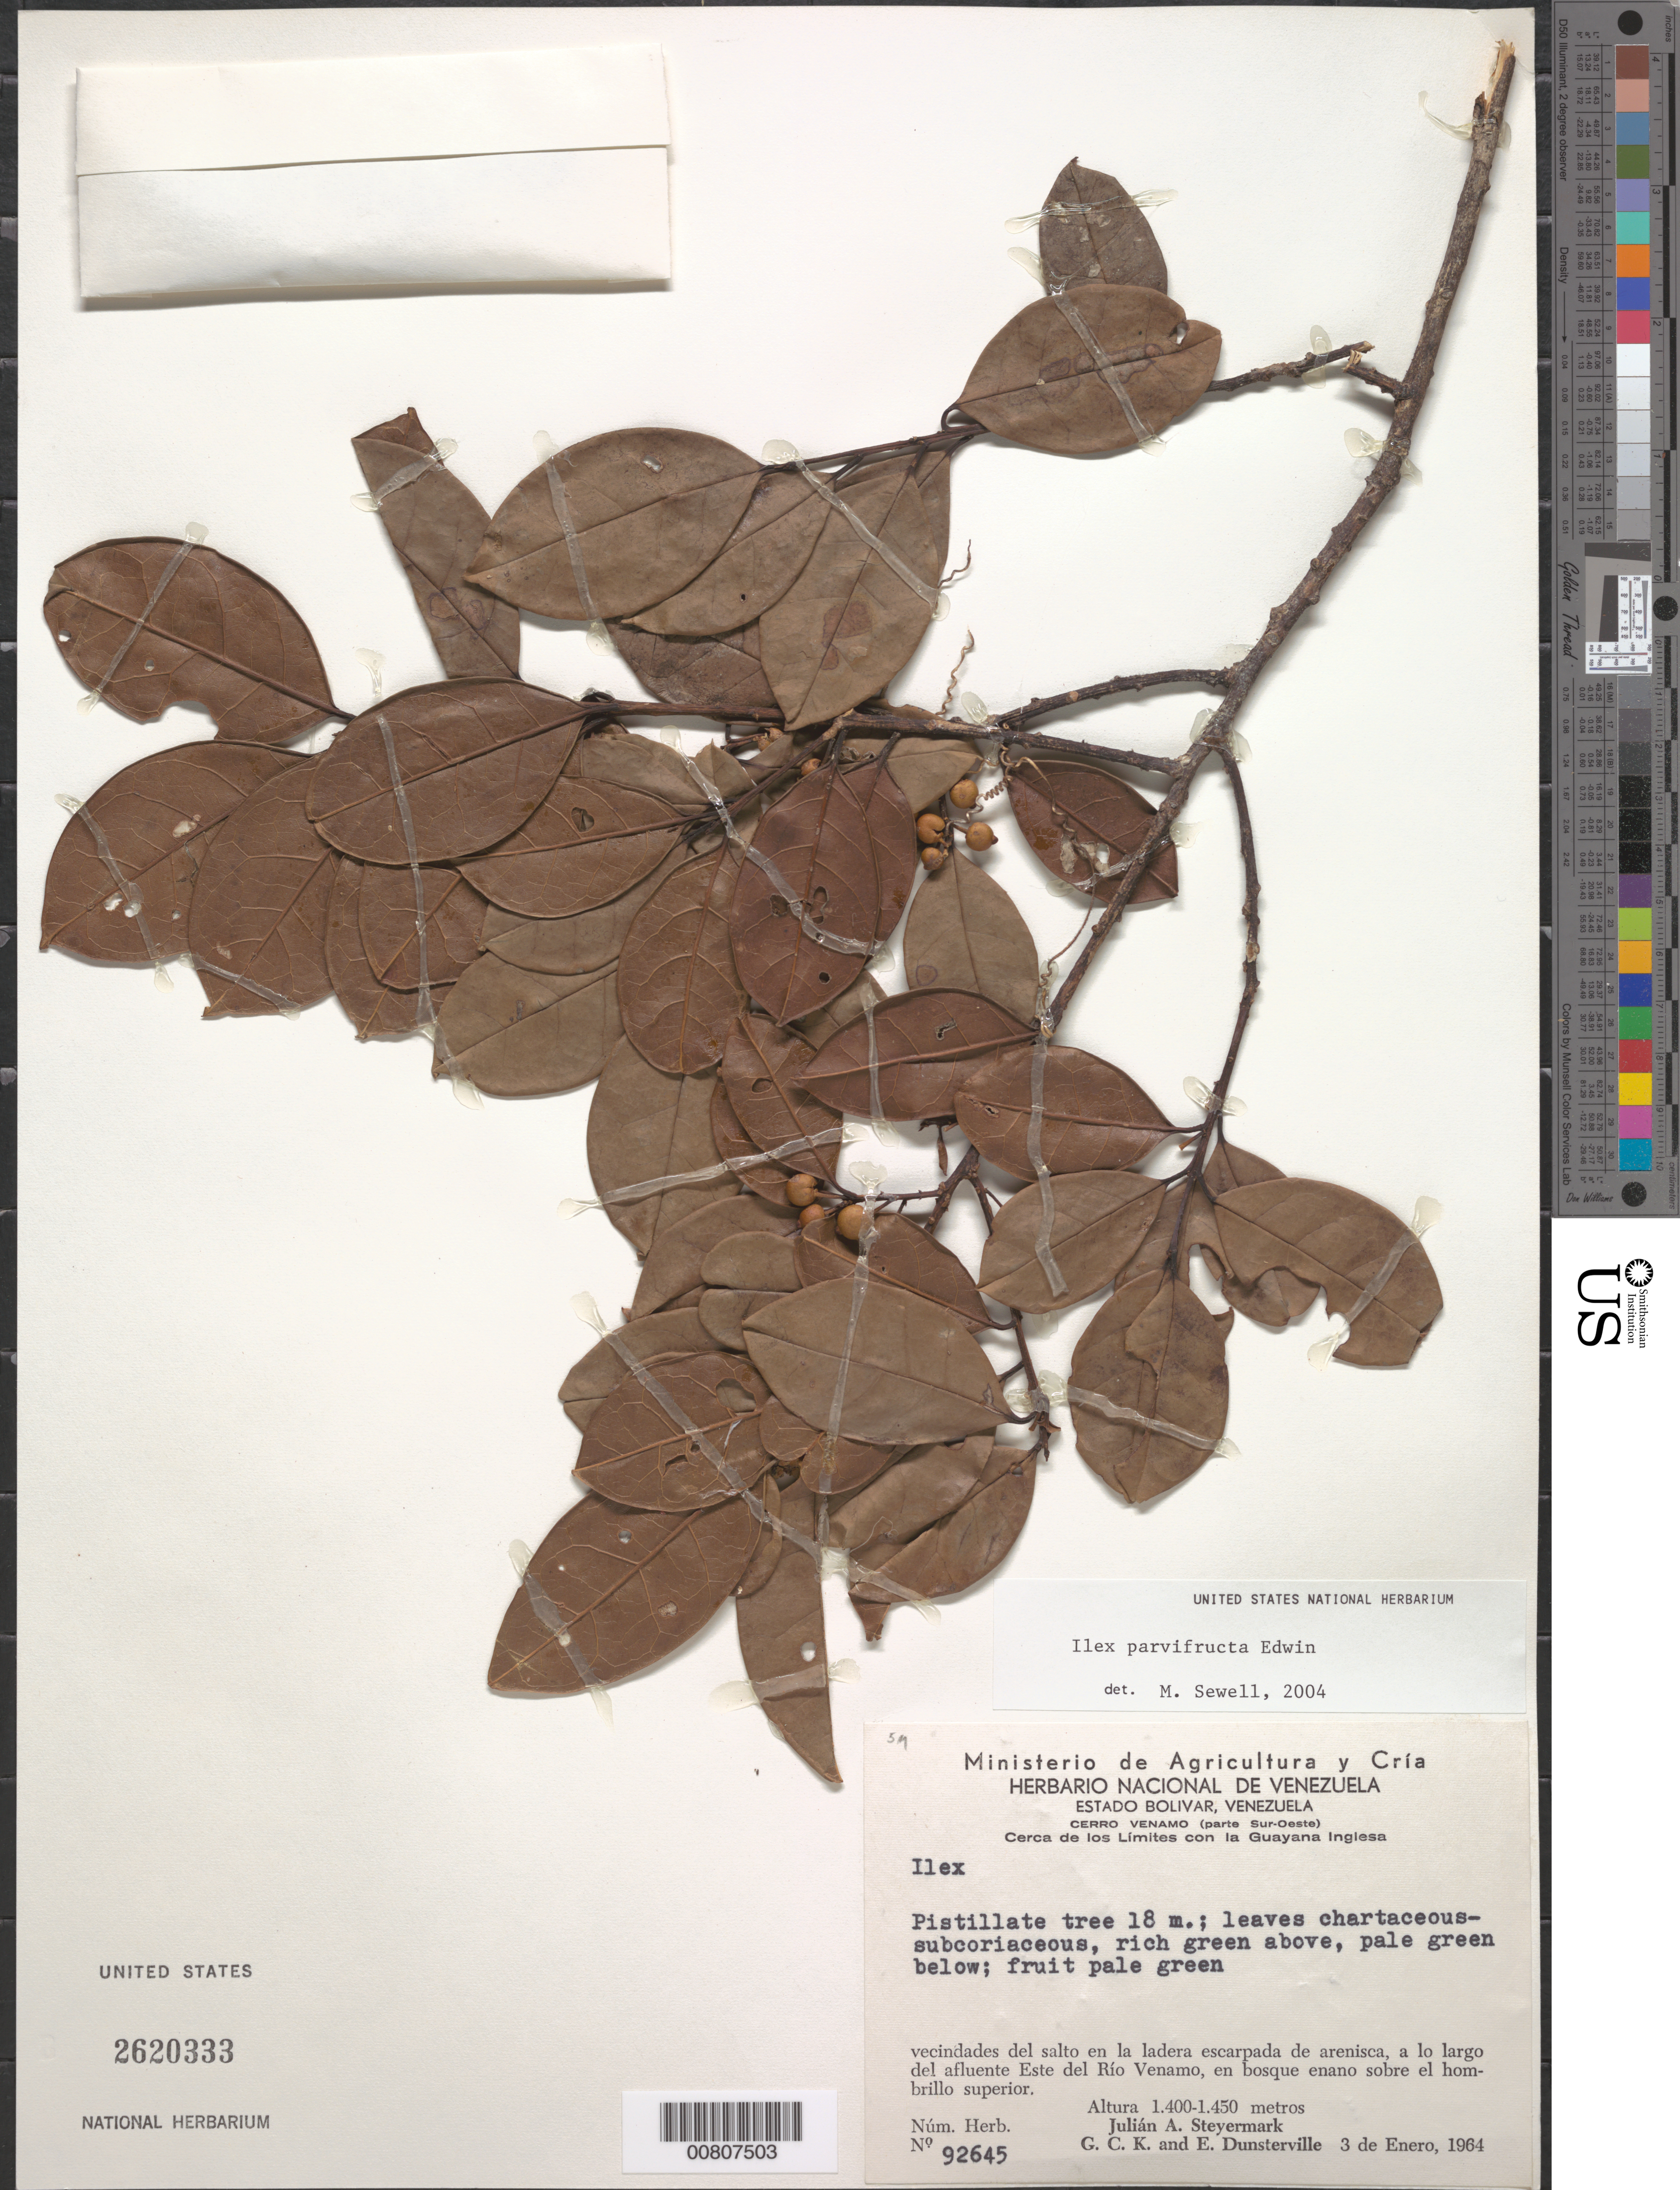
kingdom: Plantae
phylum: Tracheophyta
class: Magnoliopsida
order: Aquifoliales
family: Aquifoliaceae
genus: Ilex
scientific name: Ilex parvifructa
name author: Edwin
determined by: Sewell, M.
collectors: J. Steyermark, G. C. K. Dunsterville & E. Dunsterville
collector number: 92645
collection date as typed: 3-Jan-64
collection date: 1964-01-03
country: Venezuela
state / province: Bolívar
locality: Cerro Venamo (parte Sur-Oeste), cerca de los Límites con la Guayana Inglesa, a lo largo afluente Este del Río Venamo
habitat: Dwarf forest upon upper embankment/escarpment, vicinity of steep sandstone slope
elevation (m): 1400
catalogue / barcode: US 2620333